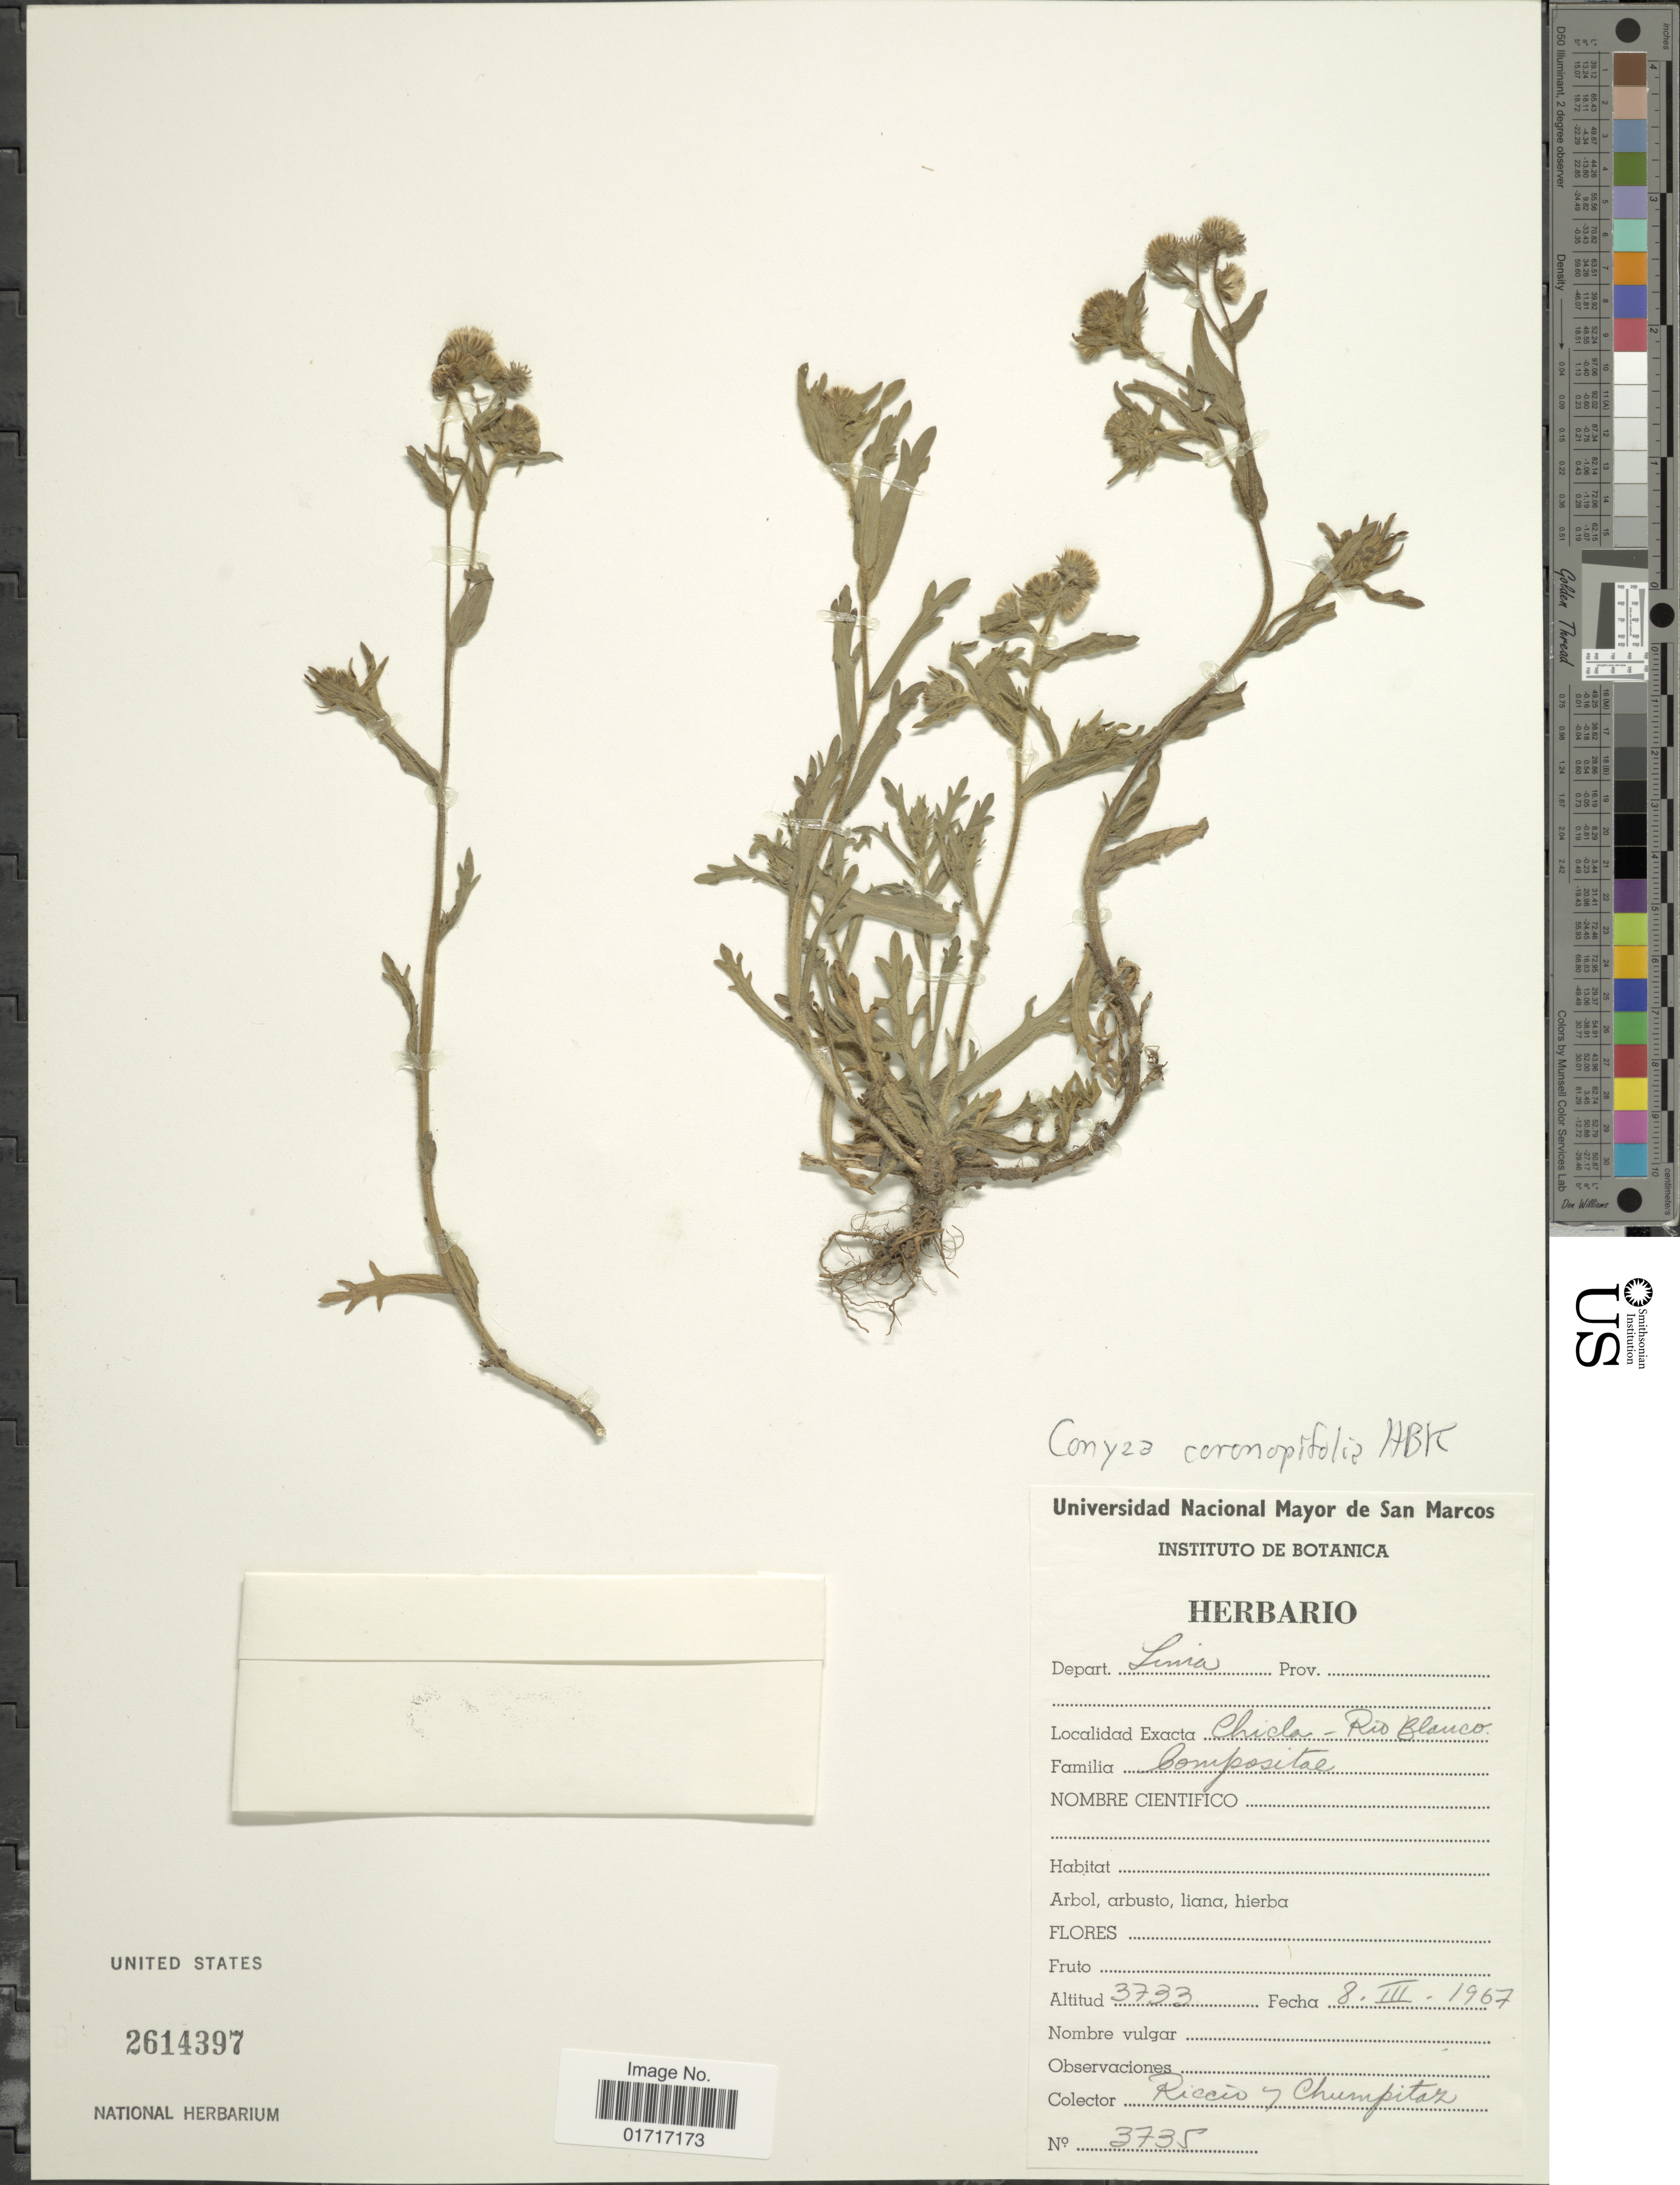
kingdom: Plantae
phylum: Tracheophyta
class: Magnoliopsida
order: Asterales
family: Asteraceae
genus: Conyza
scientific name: Conyza coronopifolia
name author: Kunth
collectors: Riccio & Chumpitáz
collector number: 3733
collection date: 1967-03-08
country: Peru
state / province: Lima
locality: Depart. Lima. Chicla - Rio Blanco.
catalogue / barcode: US 2614397